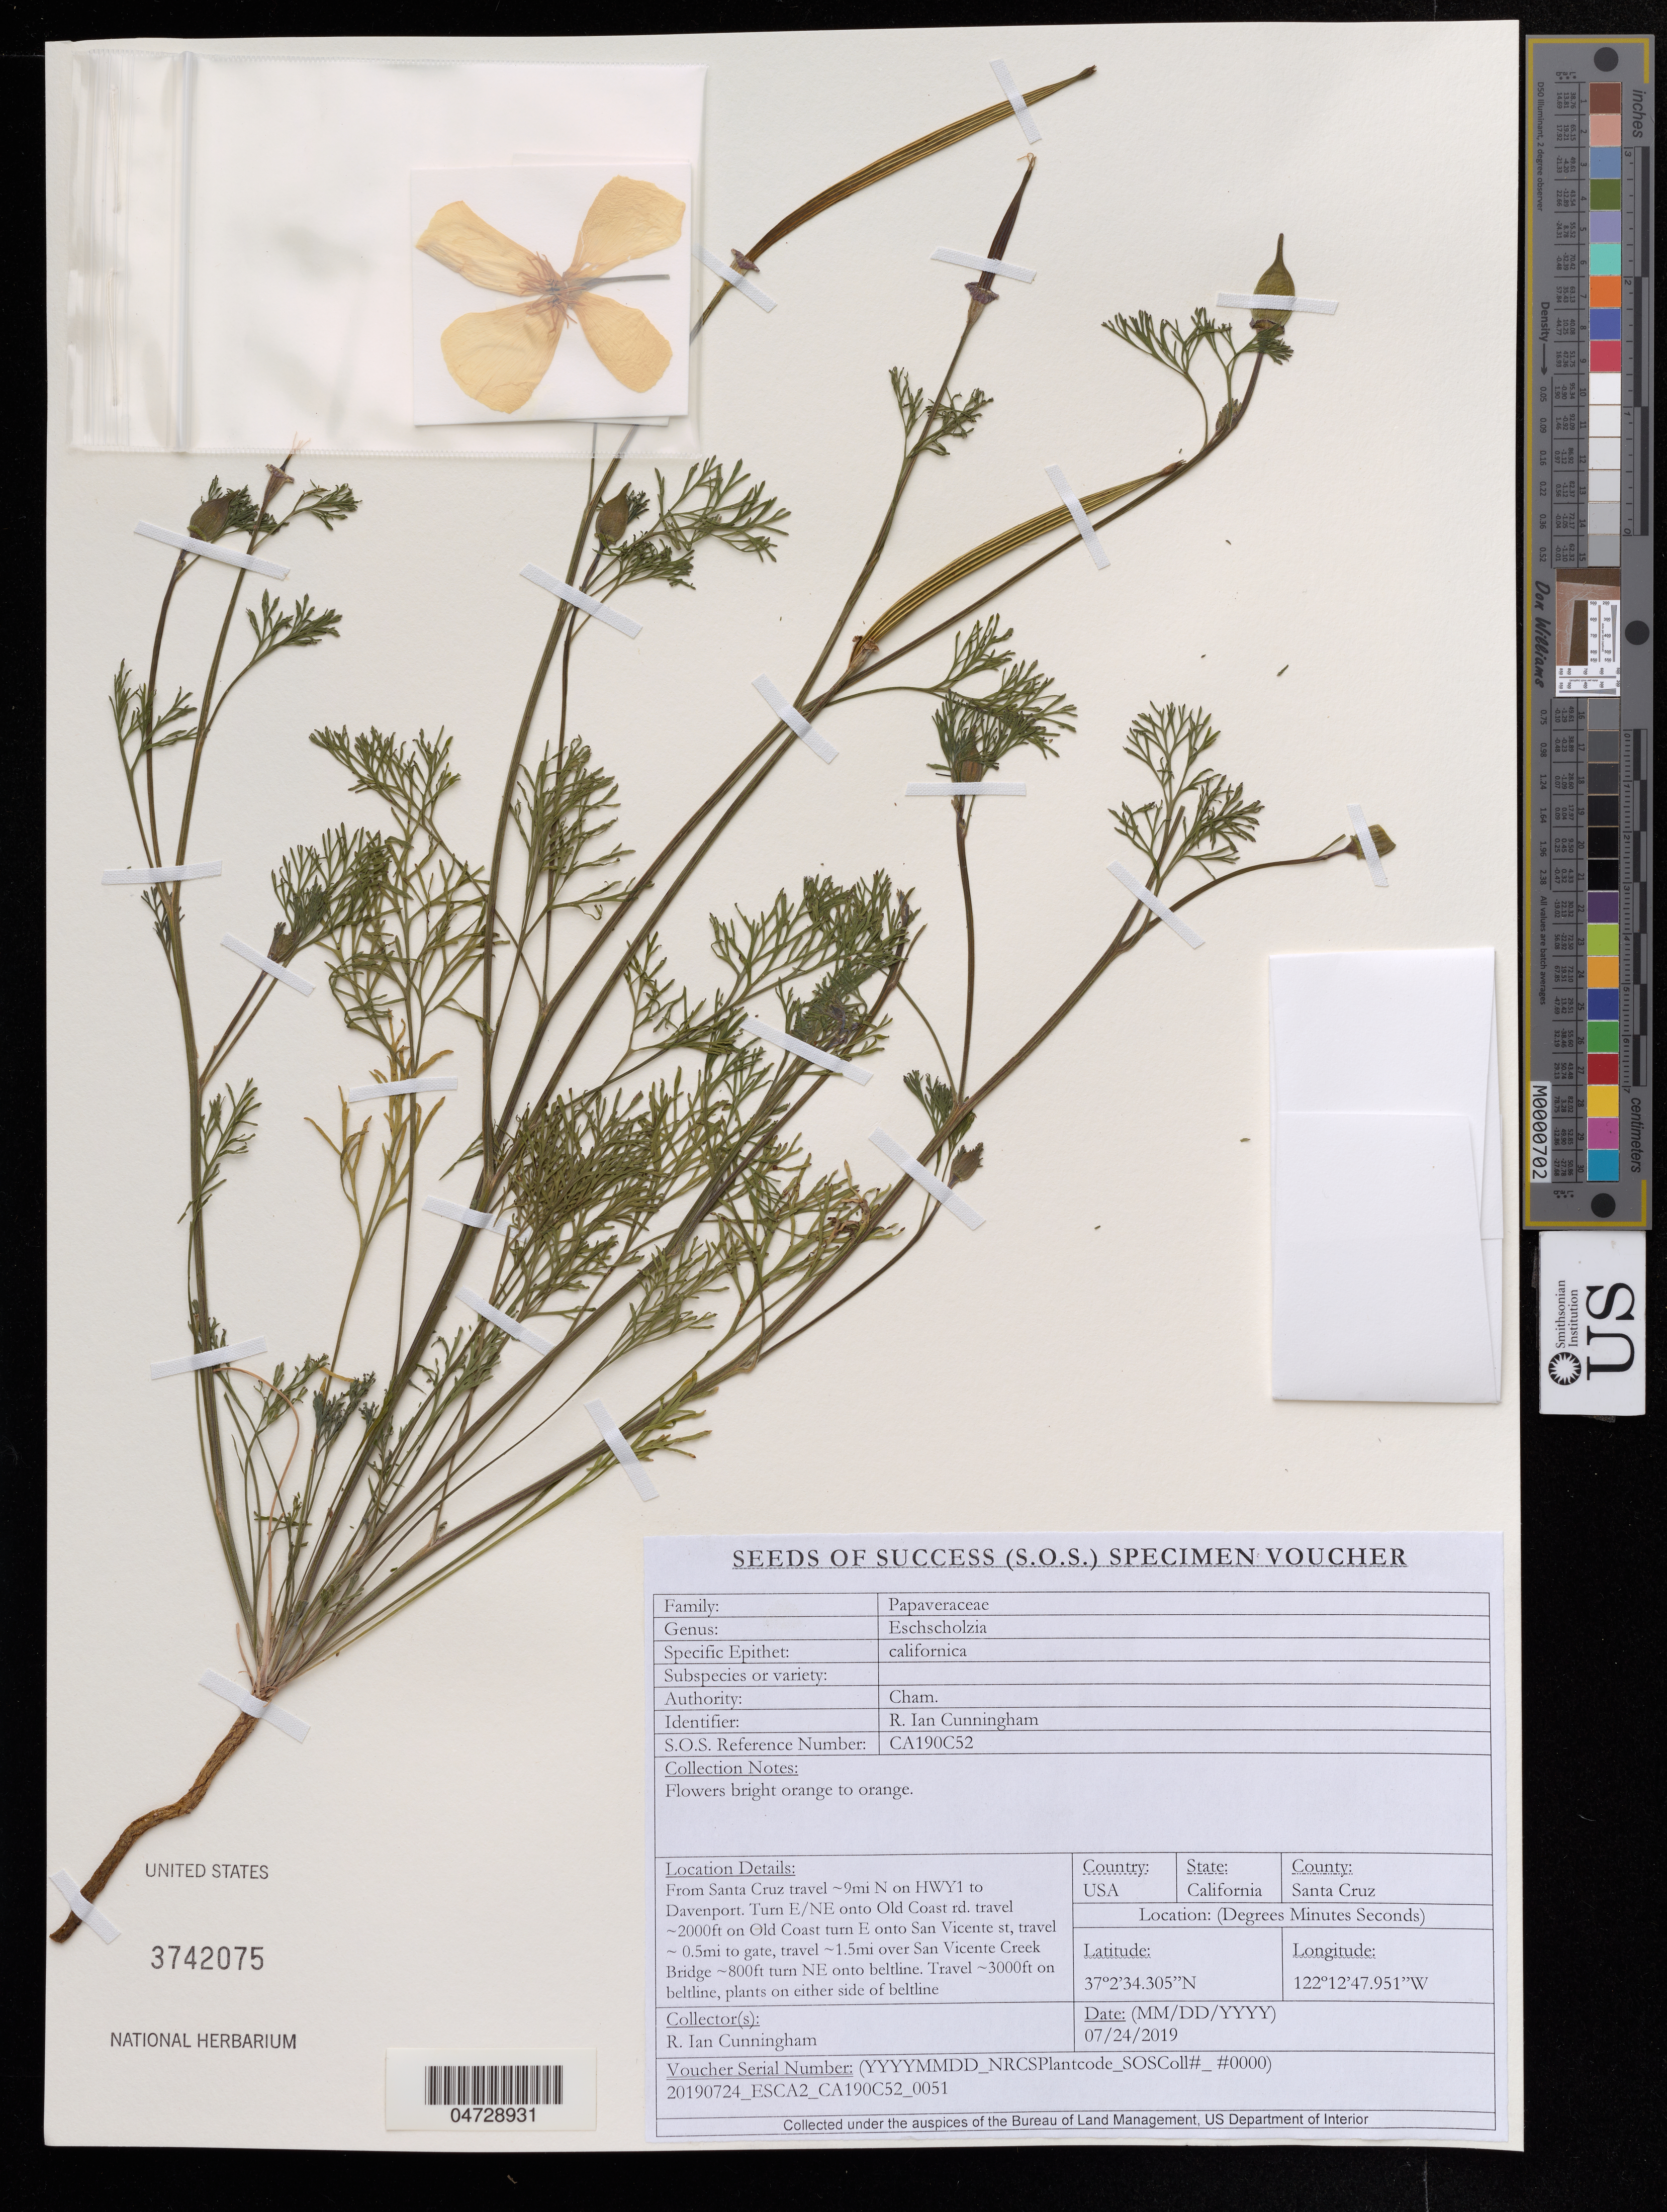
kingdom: Plantae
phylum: Tracheophyta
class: Magnoliopsida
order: Ranunculales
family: Papaveraceae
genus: Eschscholzia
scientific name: Eschscholzia californica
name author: Cham.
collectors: I. Cunningham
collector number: CA190C52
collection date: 2019-07-24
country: United States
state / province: California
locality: County: Santa Cruz. From Santa Cruz travel ~9mi N on HWY1 to Davenport. Turn E/NE onto Old Coast rd. travel ~2000ft on Old Coast turn E onto San Vicente st, travel ~ 0.5mi to gate, travel ~1.5mi over San Vicente Creek Bridge ~800ft turn NE onto beltline. Travel~3000ft on beltline, plants on either side of beltline.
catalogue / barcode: US 3742075